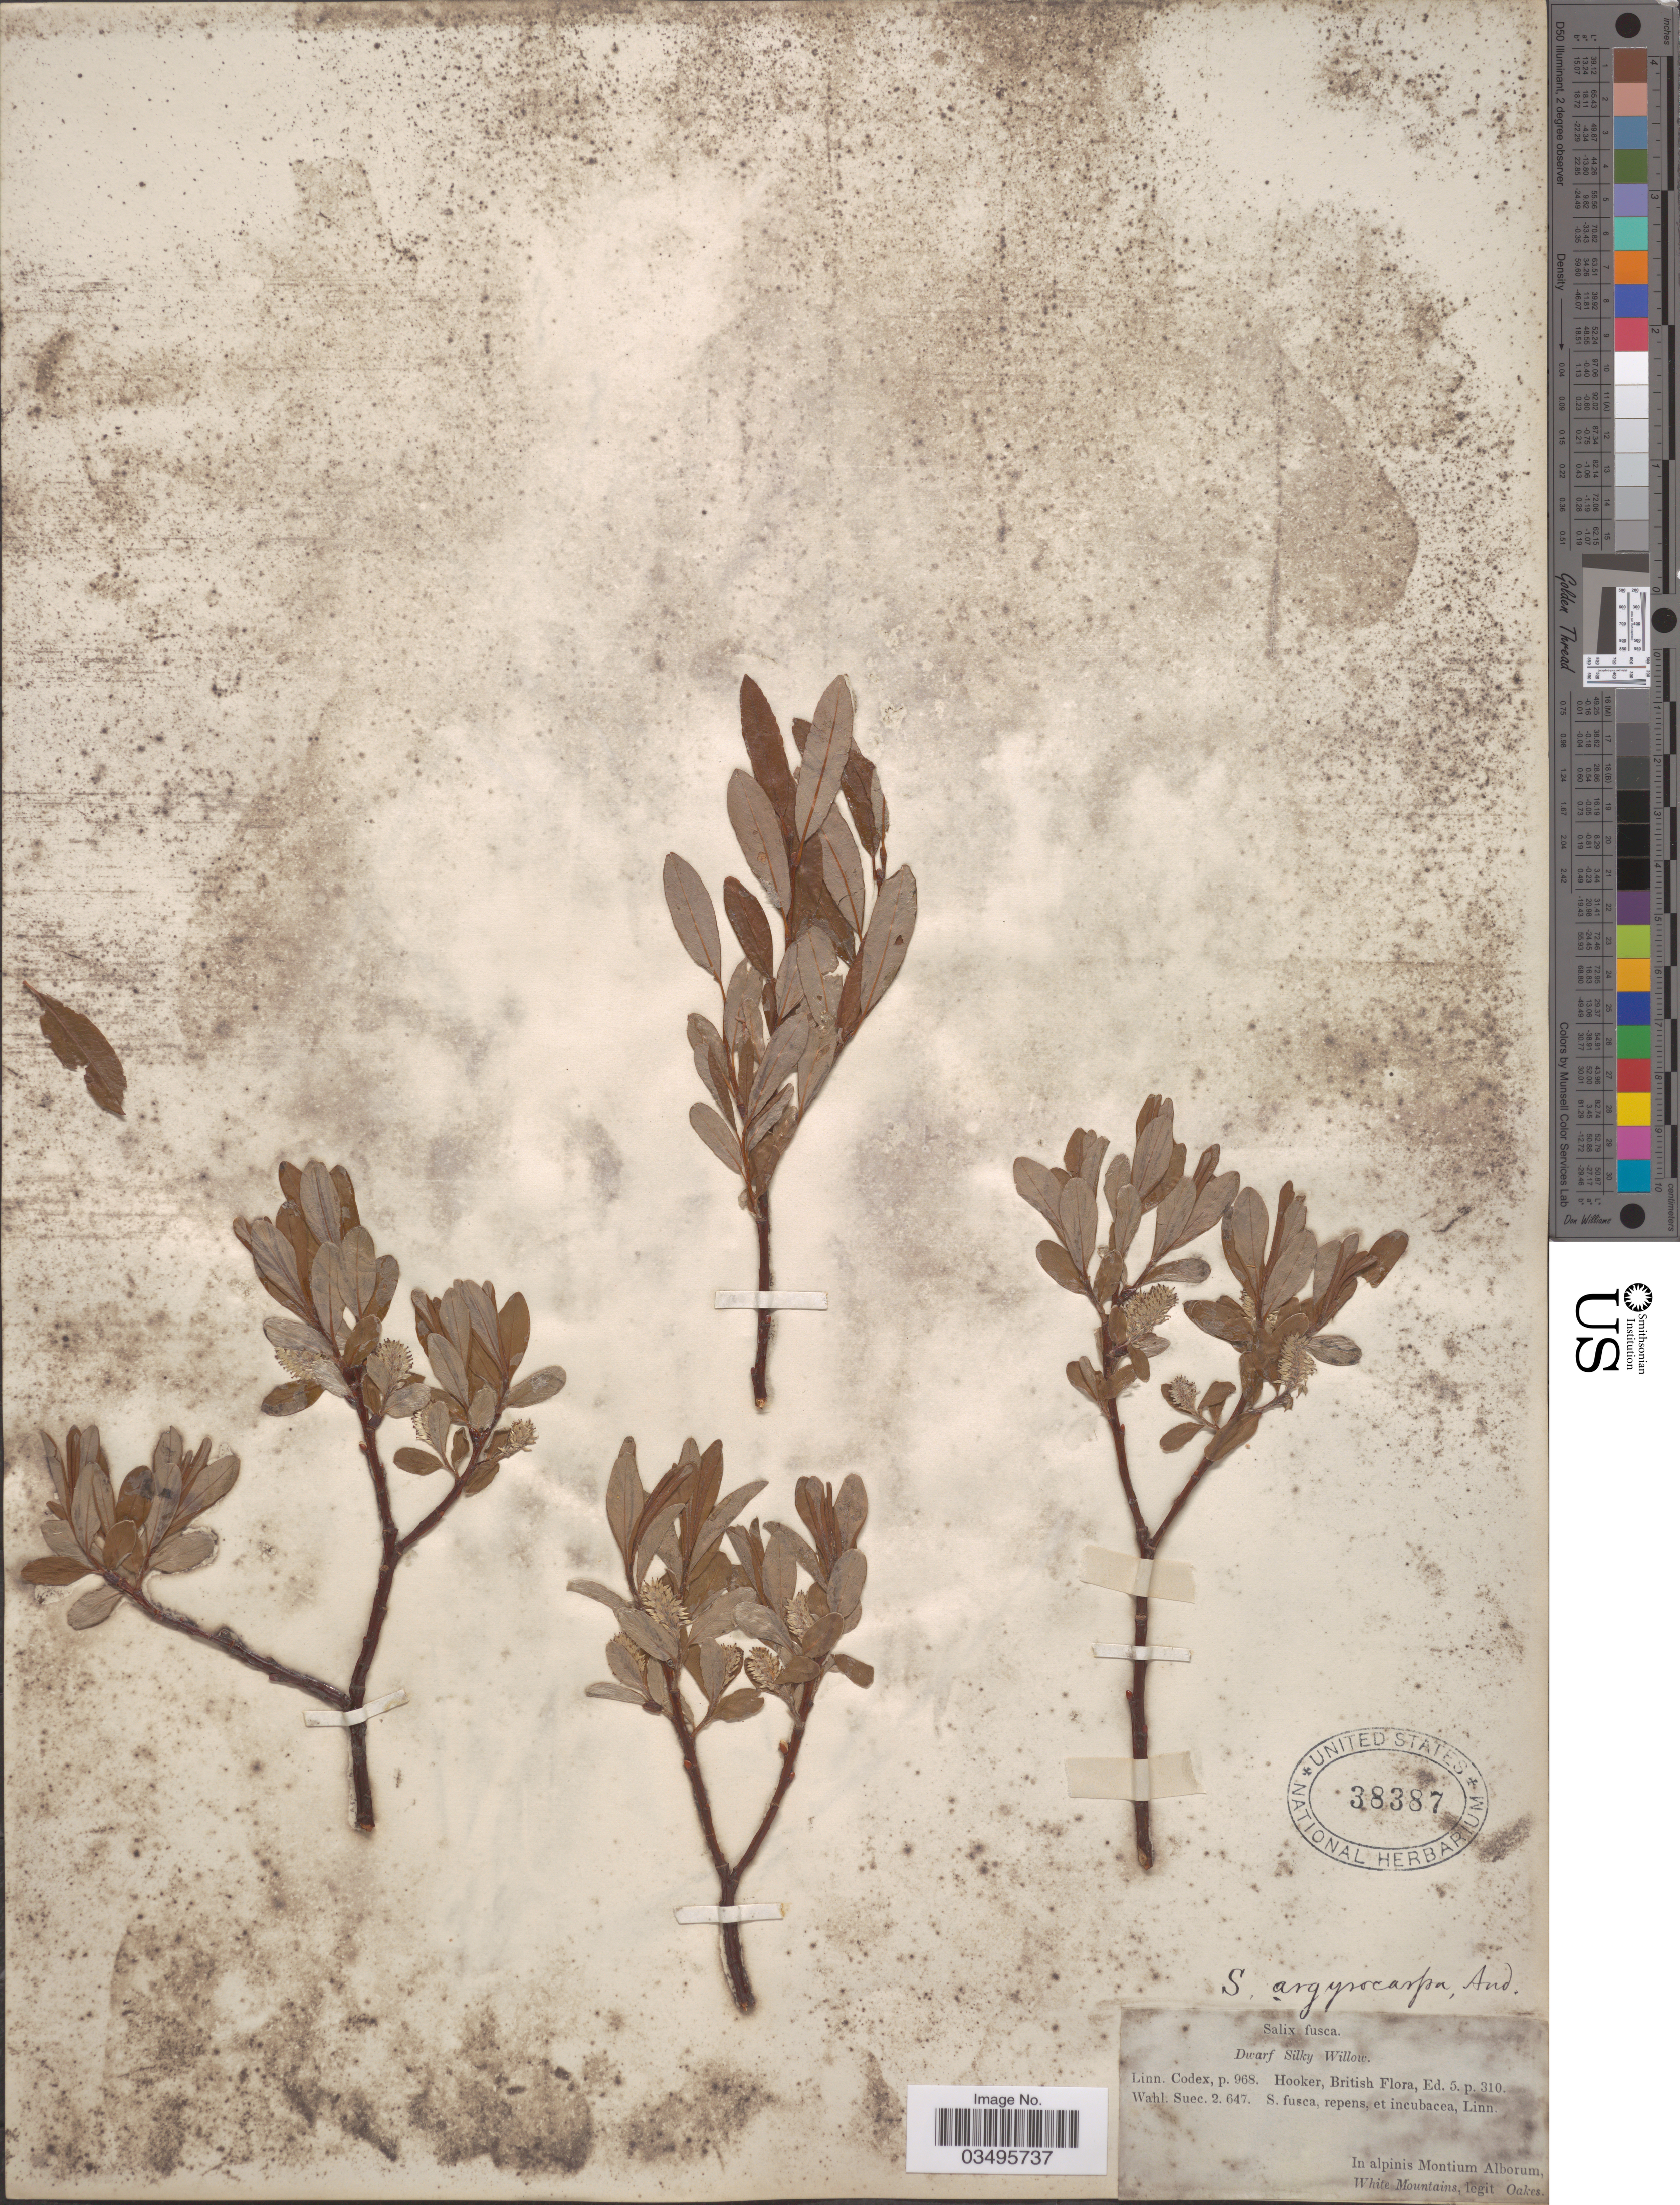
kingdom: Plantae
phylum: Tracheophyta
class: Magnoliopsida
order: Malpighiales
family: Salicaceae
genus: Salix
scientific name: Salix argyrocarpa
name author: L. Andersson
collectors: -. Oakes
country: United States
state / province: New Hampshire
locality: In alpinis Montium Alborum, White Mountains.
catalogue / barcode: US 38387